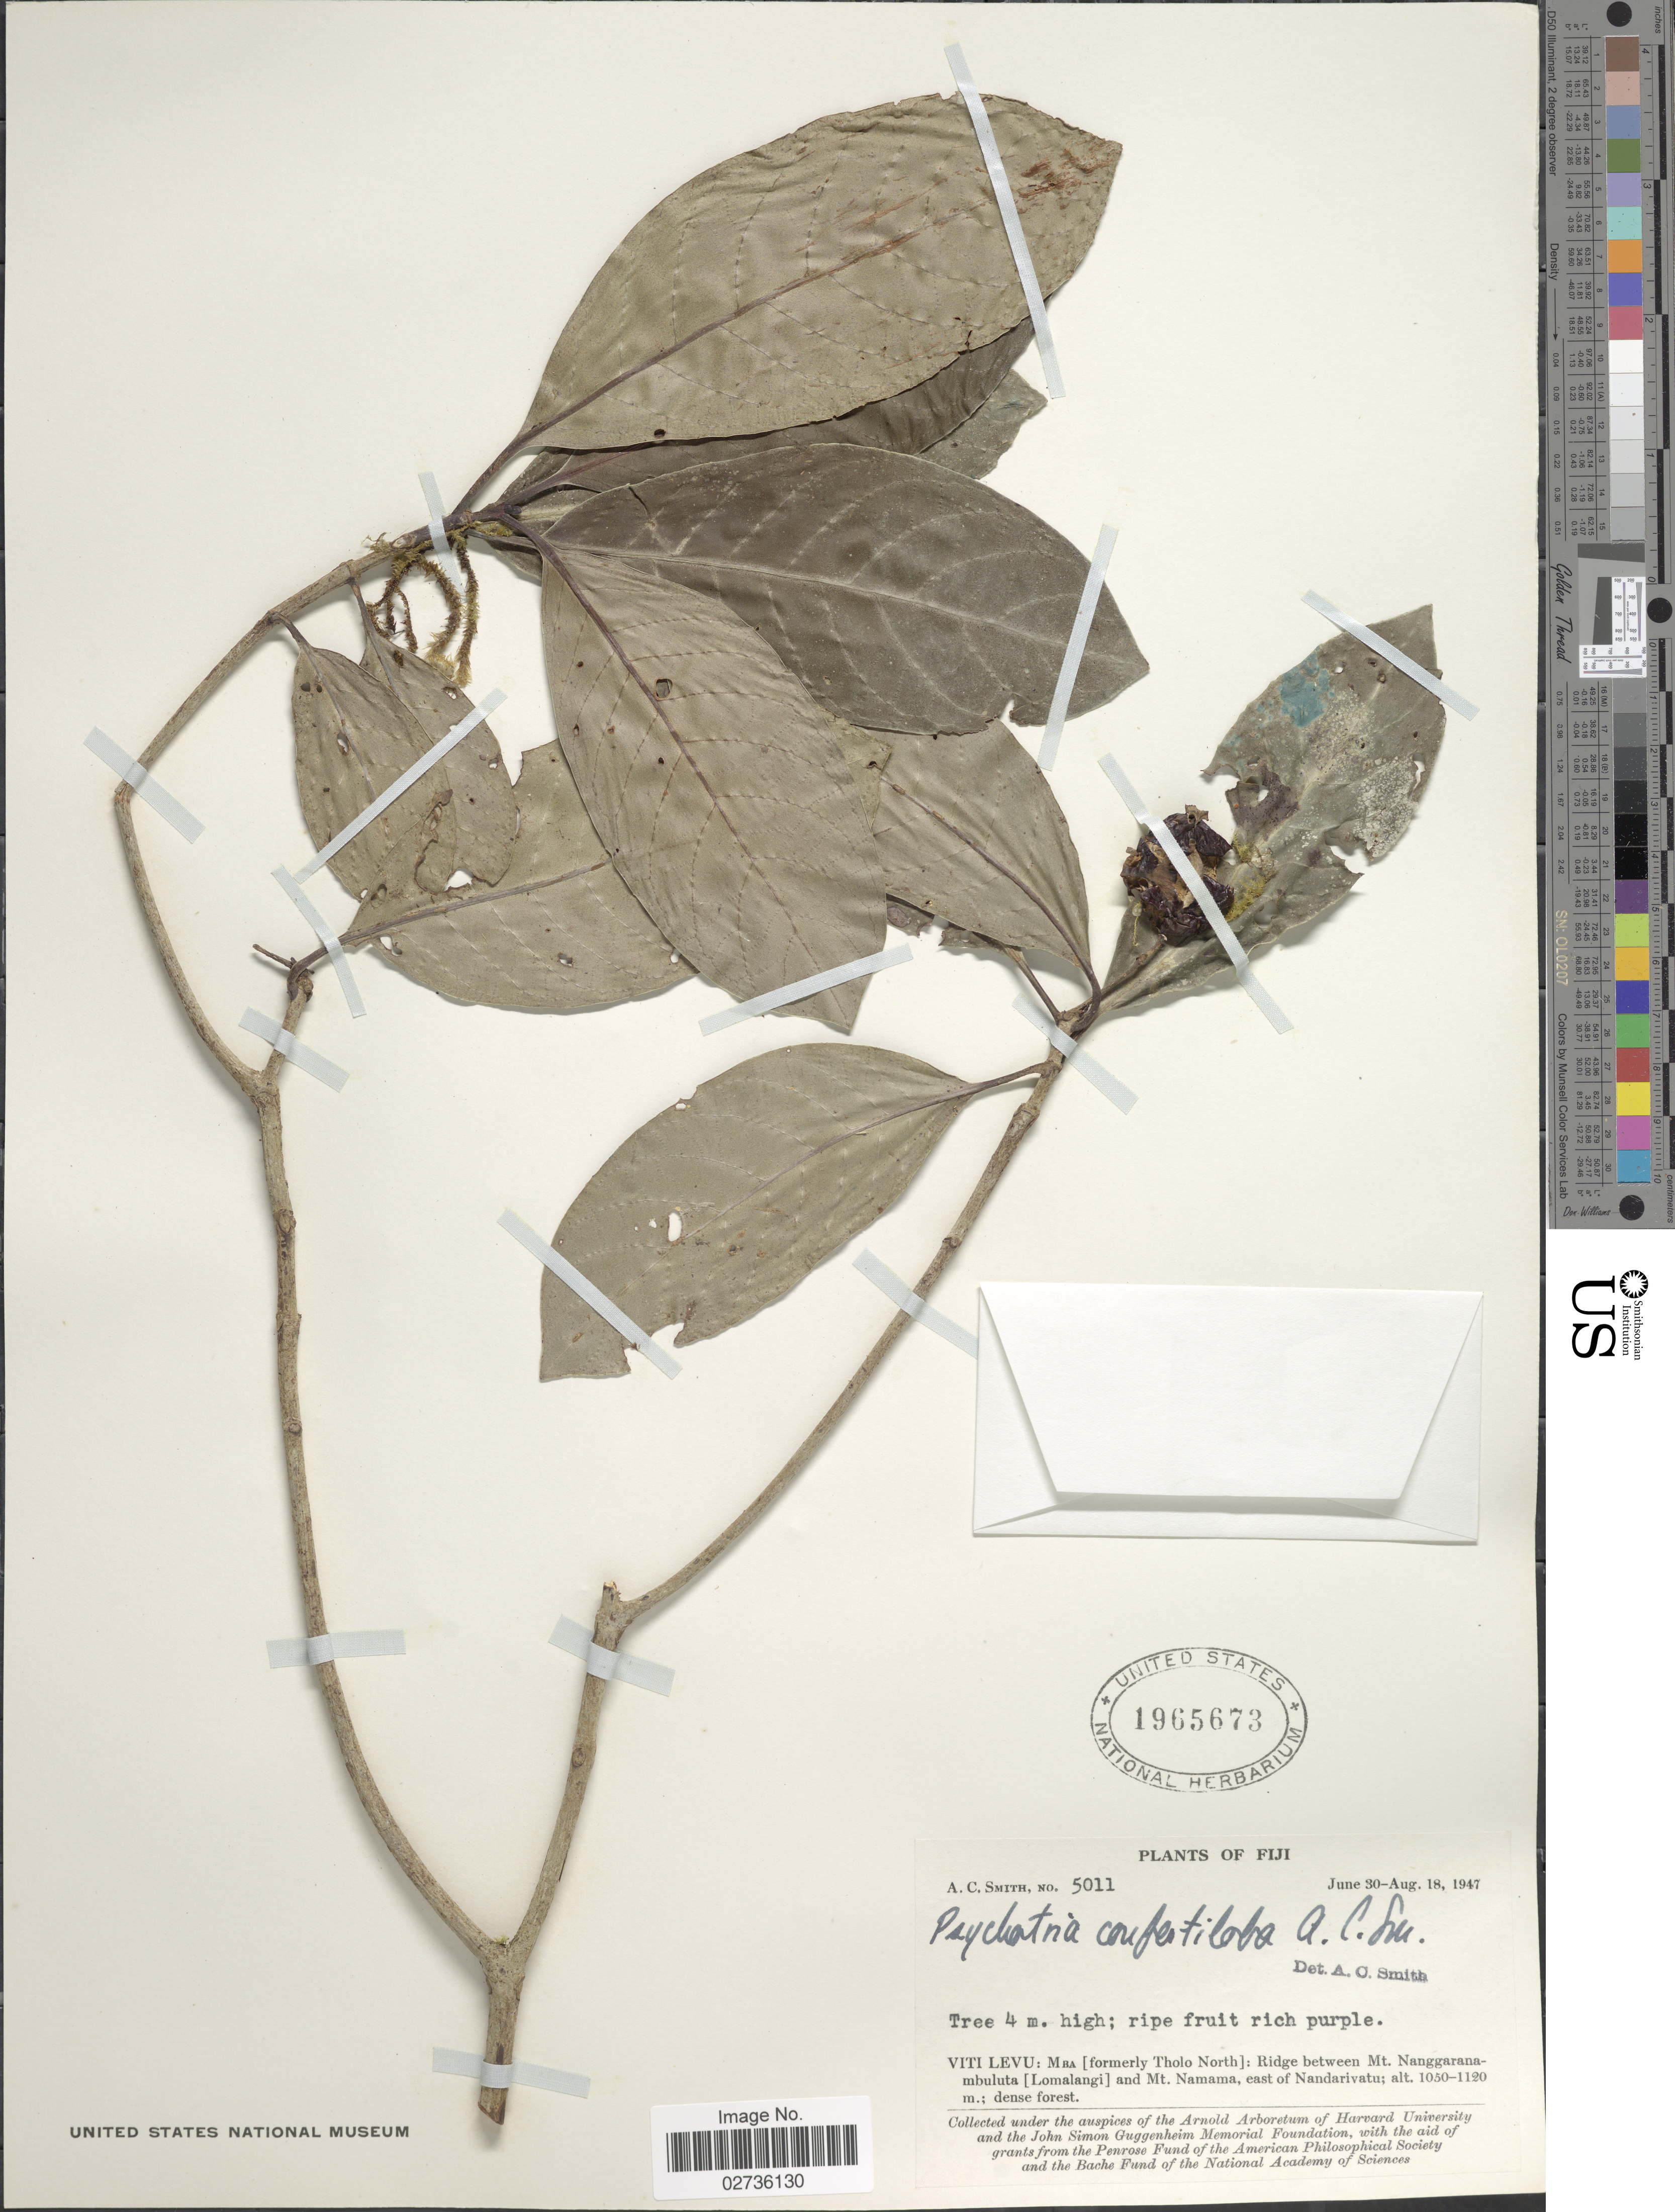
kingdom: Plantae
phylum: Tracheophyta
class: Magnoliopsida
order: Gentianales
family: Rubiaceae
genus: Psychotria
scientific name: Psychotria confertiloba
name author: A.C. Sm.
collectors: A. C. Smith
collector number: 5011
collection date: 1947-06-30/1947-08-18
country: Fiji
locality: Viti Levu: MBA [formerly Tholo North]: Ridge between Mt. Nanggaranambuluta [Lomalangi] and Mt. Namama, east of Nandarivatu.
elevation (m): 1050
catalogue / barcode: US 1965673